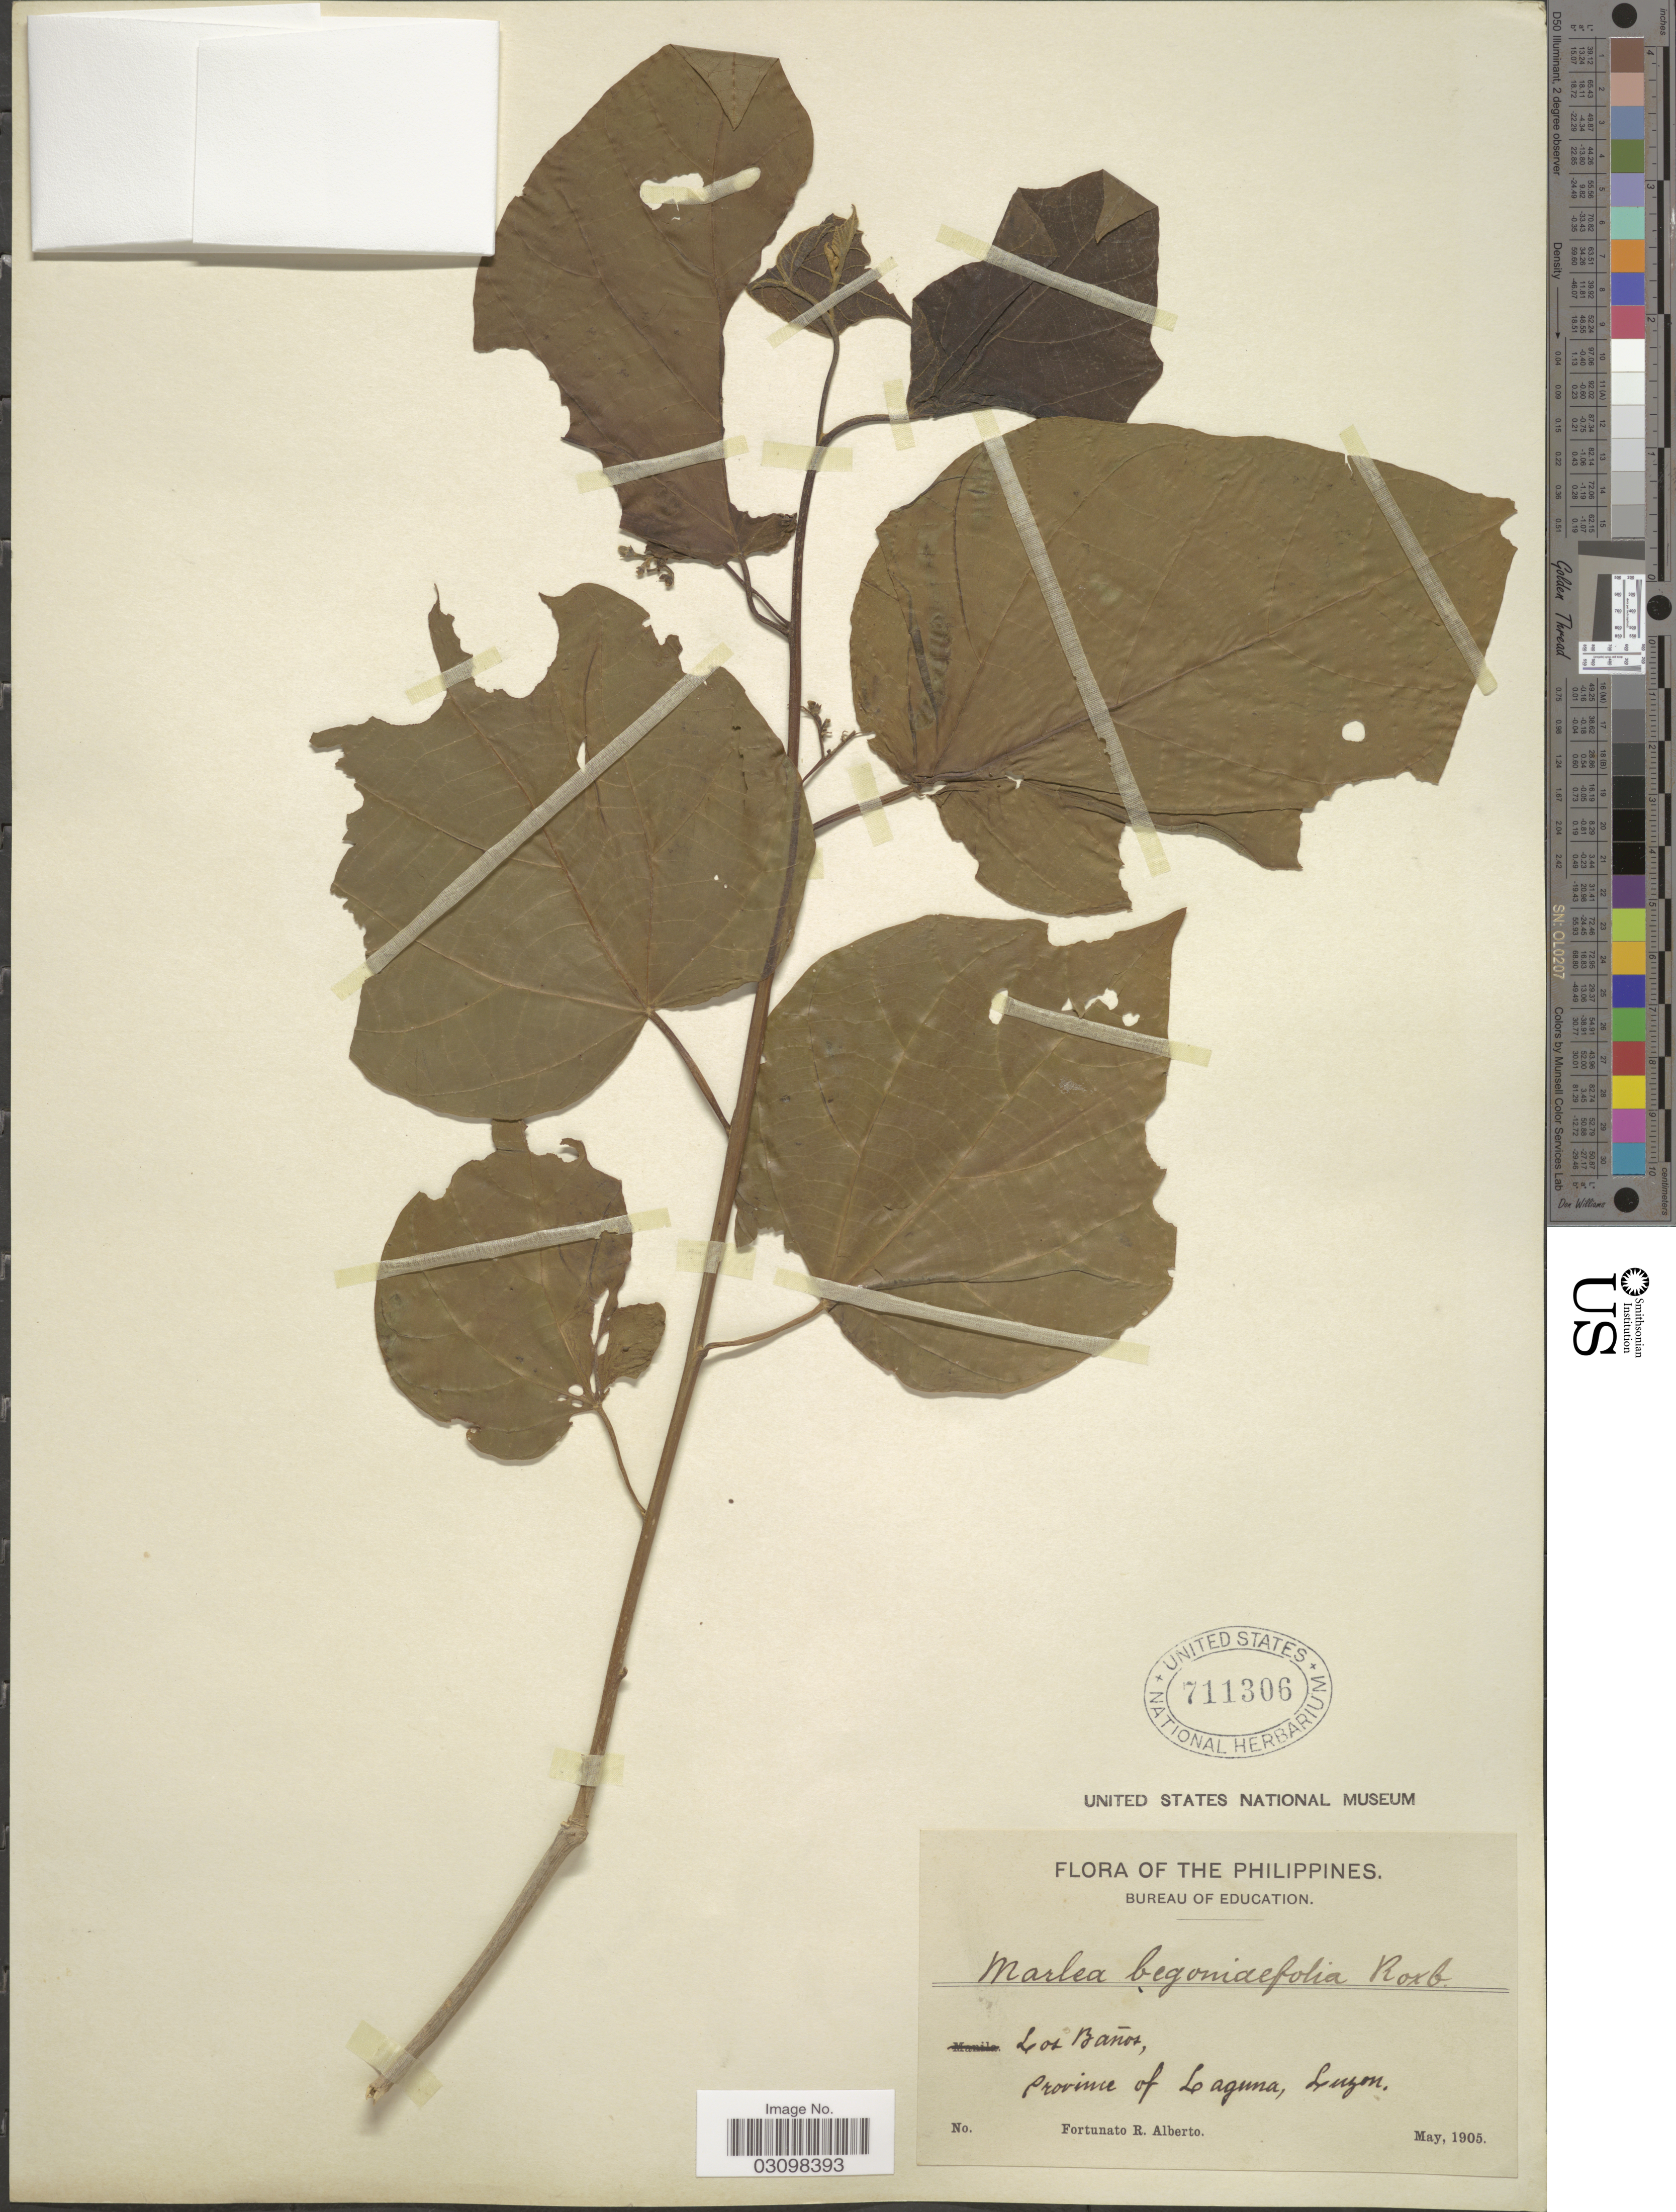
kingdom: Plantae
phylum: Tracheophyta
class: Magnoliopsida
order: Cornales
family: Cornaceae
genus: Alangium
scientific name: Alangium begoniifolium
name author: (Roxb.) Baill.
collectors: F. Alberto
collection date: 1905-05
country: Philippines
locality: Los Baños, Province of Laguna, Luzon.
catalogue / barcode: US 711306